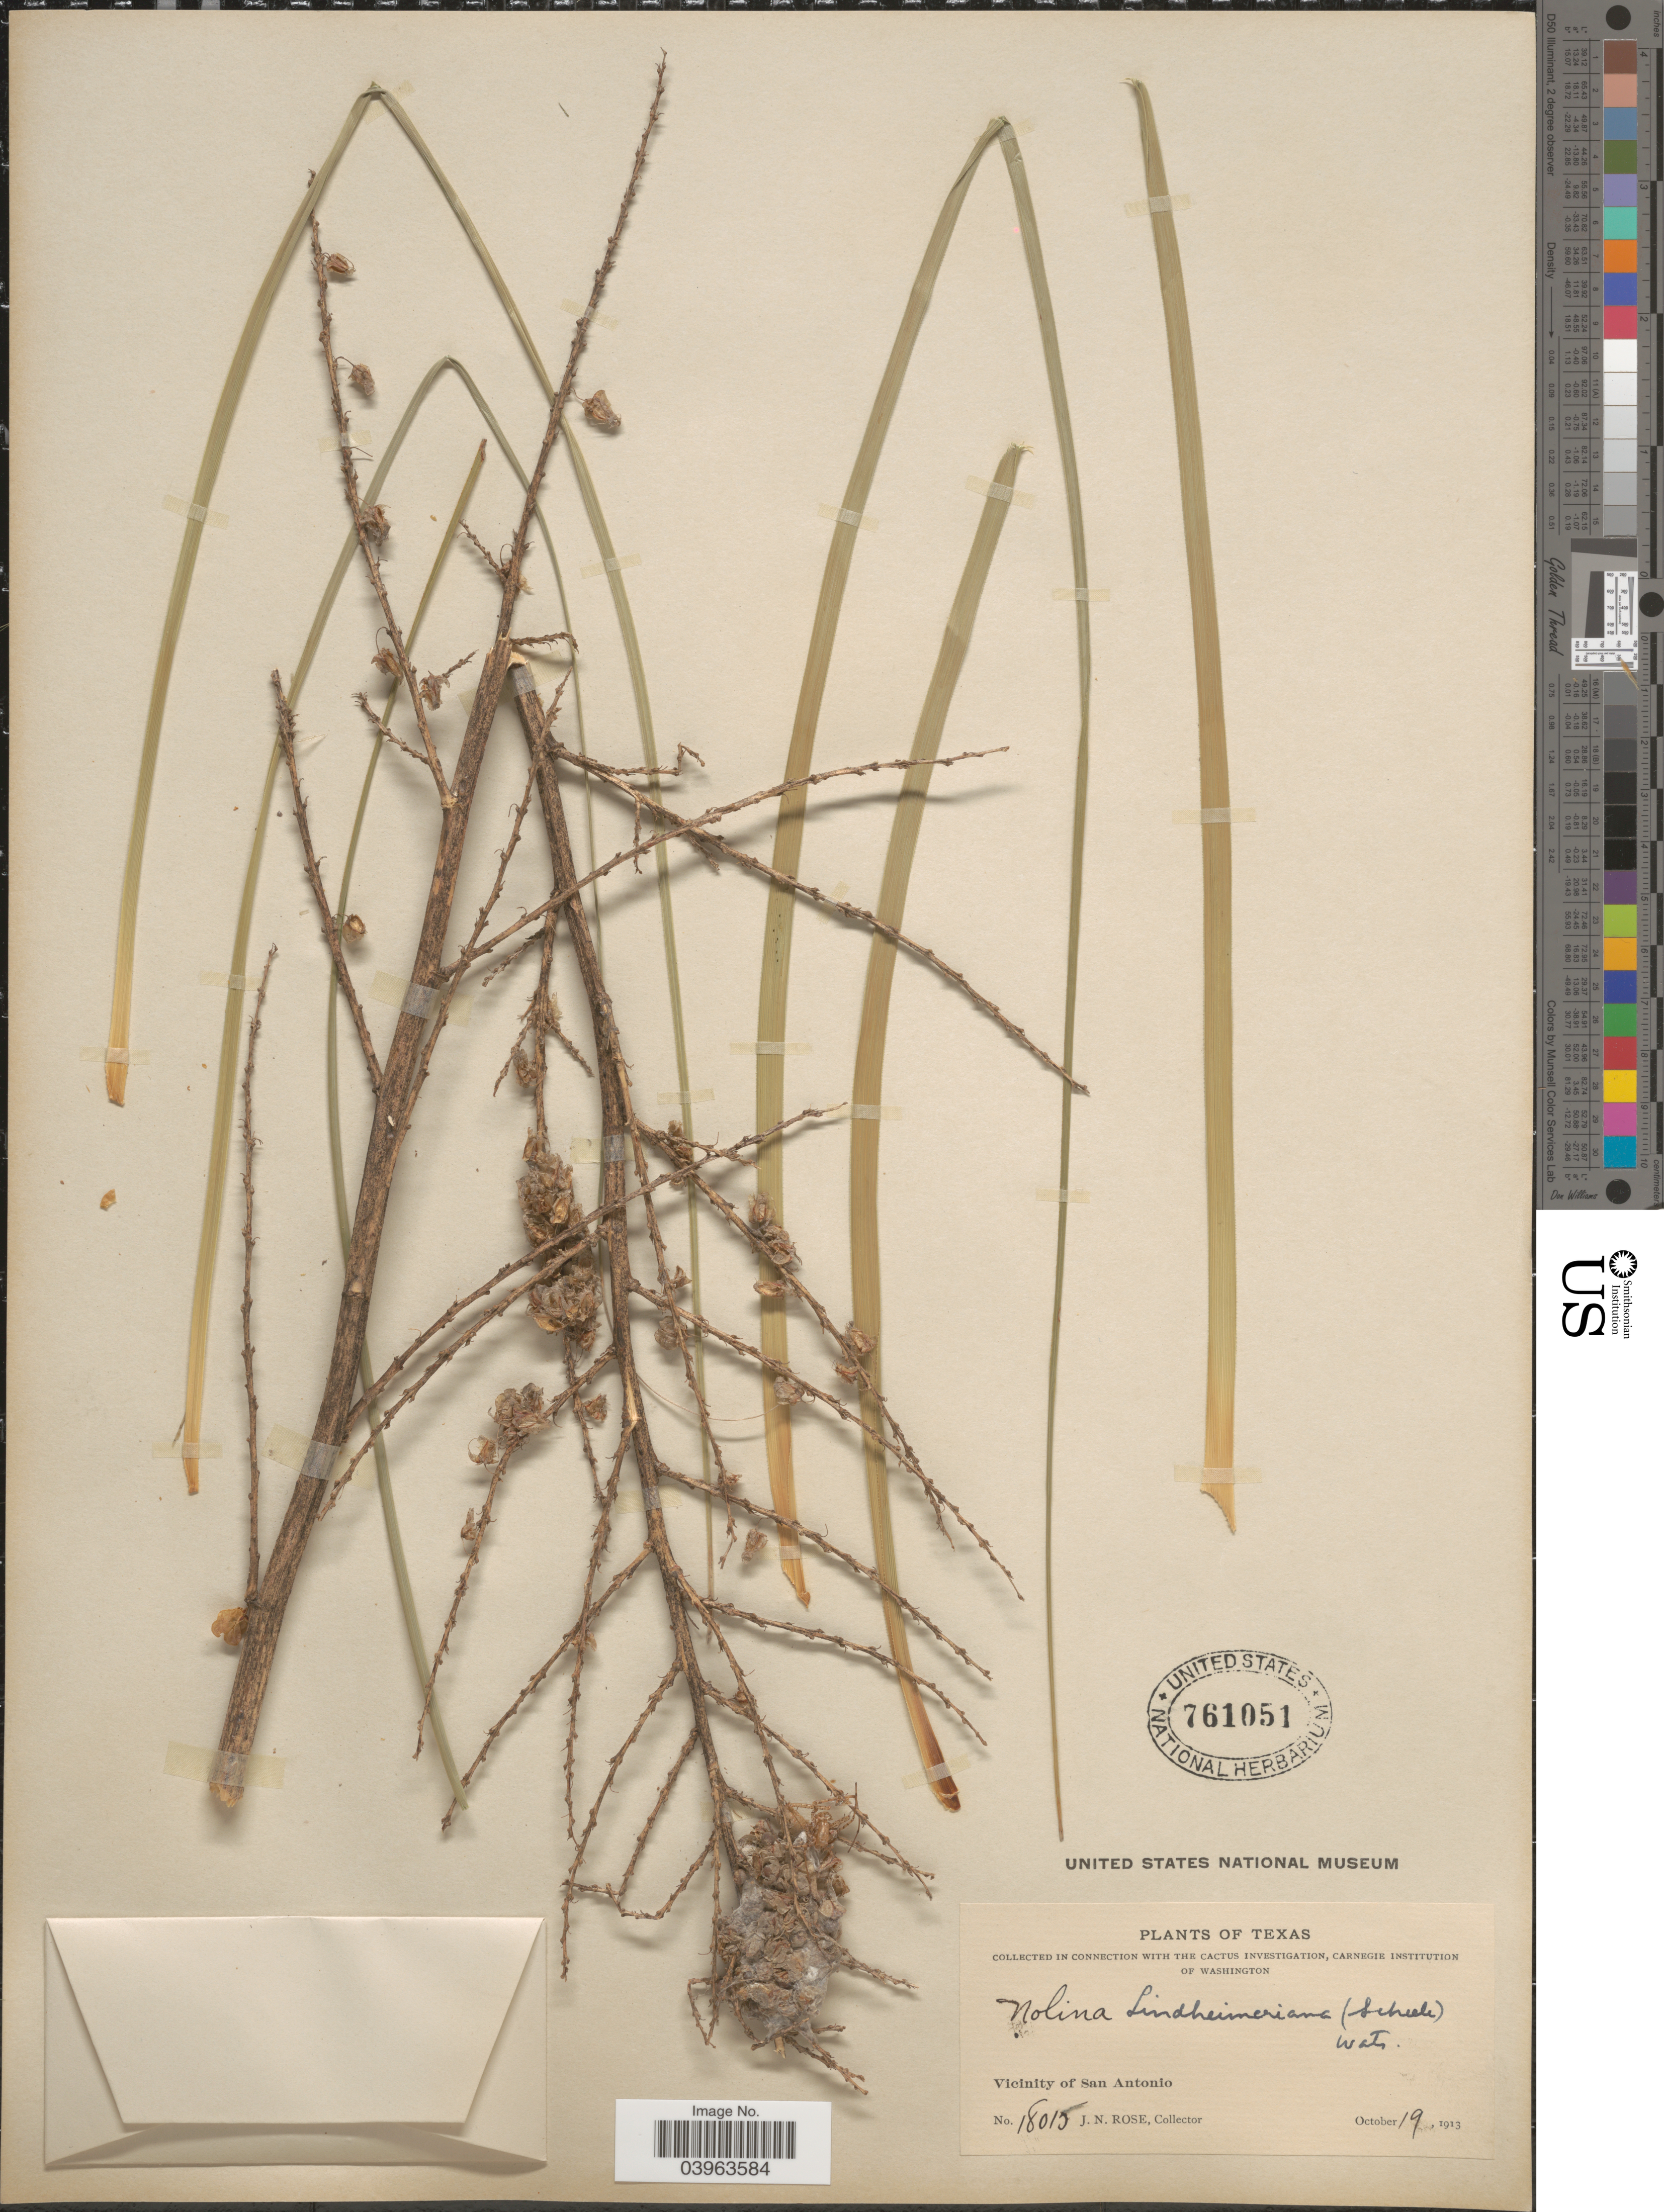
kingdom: Plantae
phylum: Tracheophyta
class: Liliopsida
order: Asparagales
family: Asparagaceae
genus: Nolina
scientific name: Nolina lindheimeriana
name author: (Scheele) S. Watson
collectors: J. N. Rose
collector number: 18015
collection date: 1913-10-19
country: United States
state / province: Texas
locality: Vicinity of San Antonio.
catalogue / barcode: US 761051